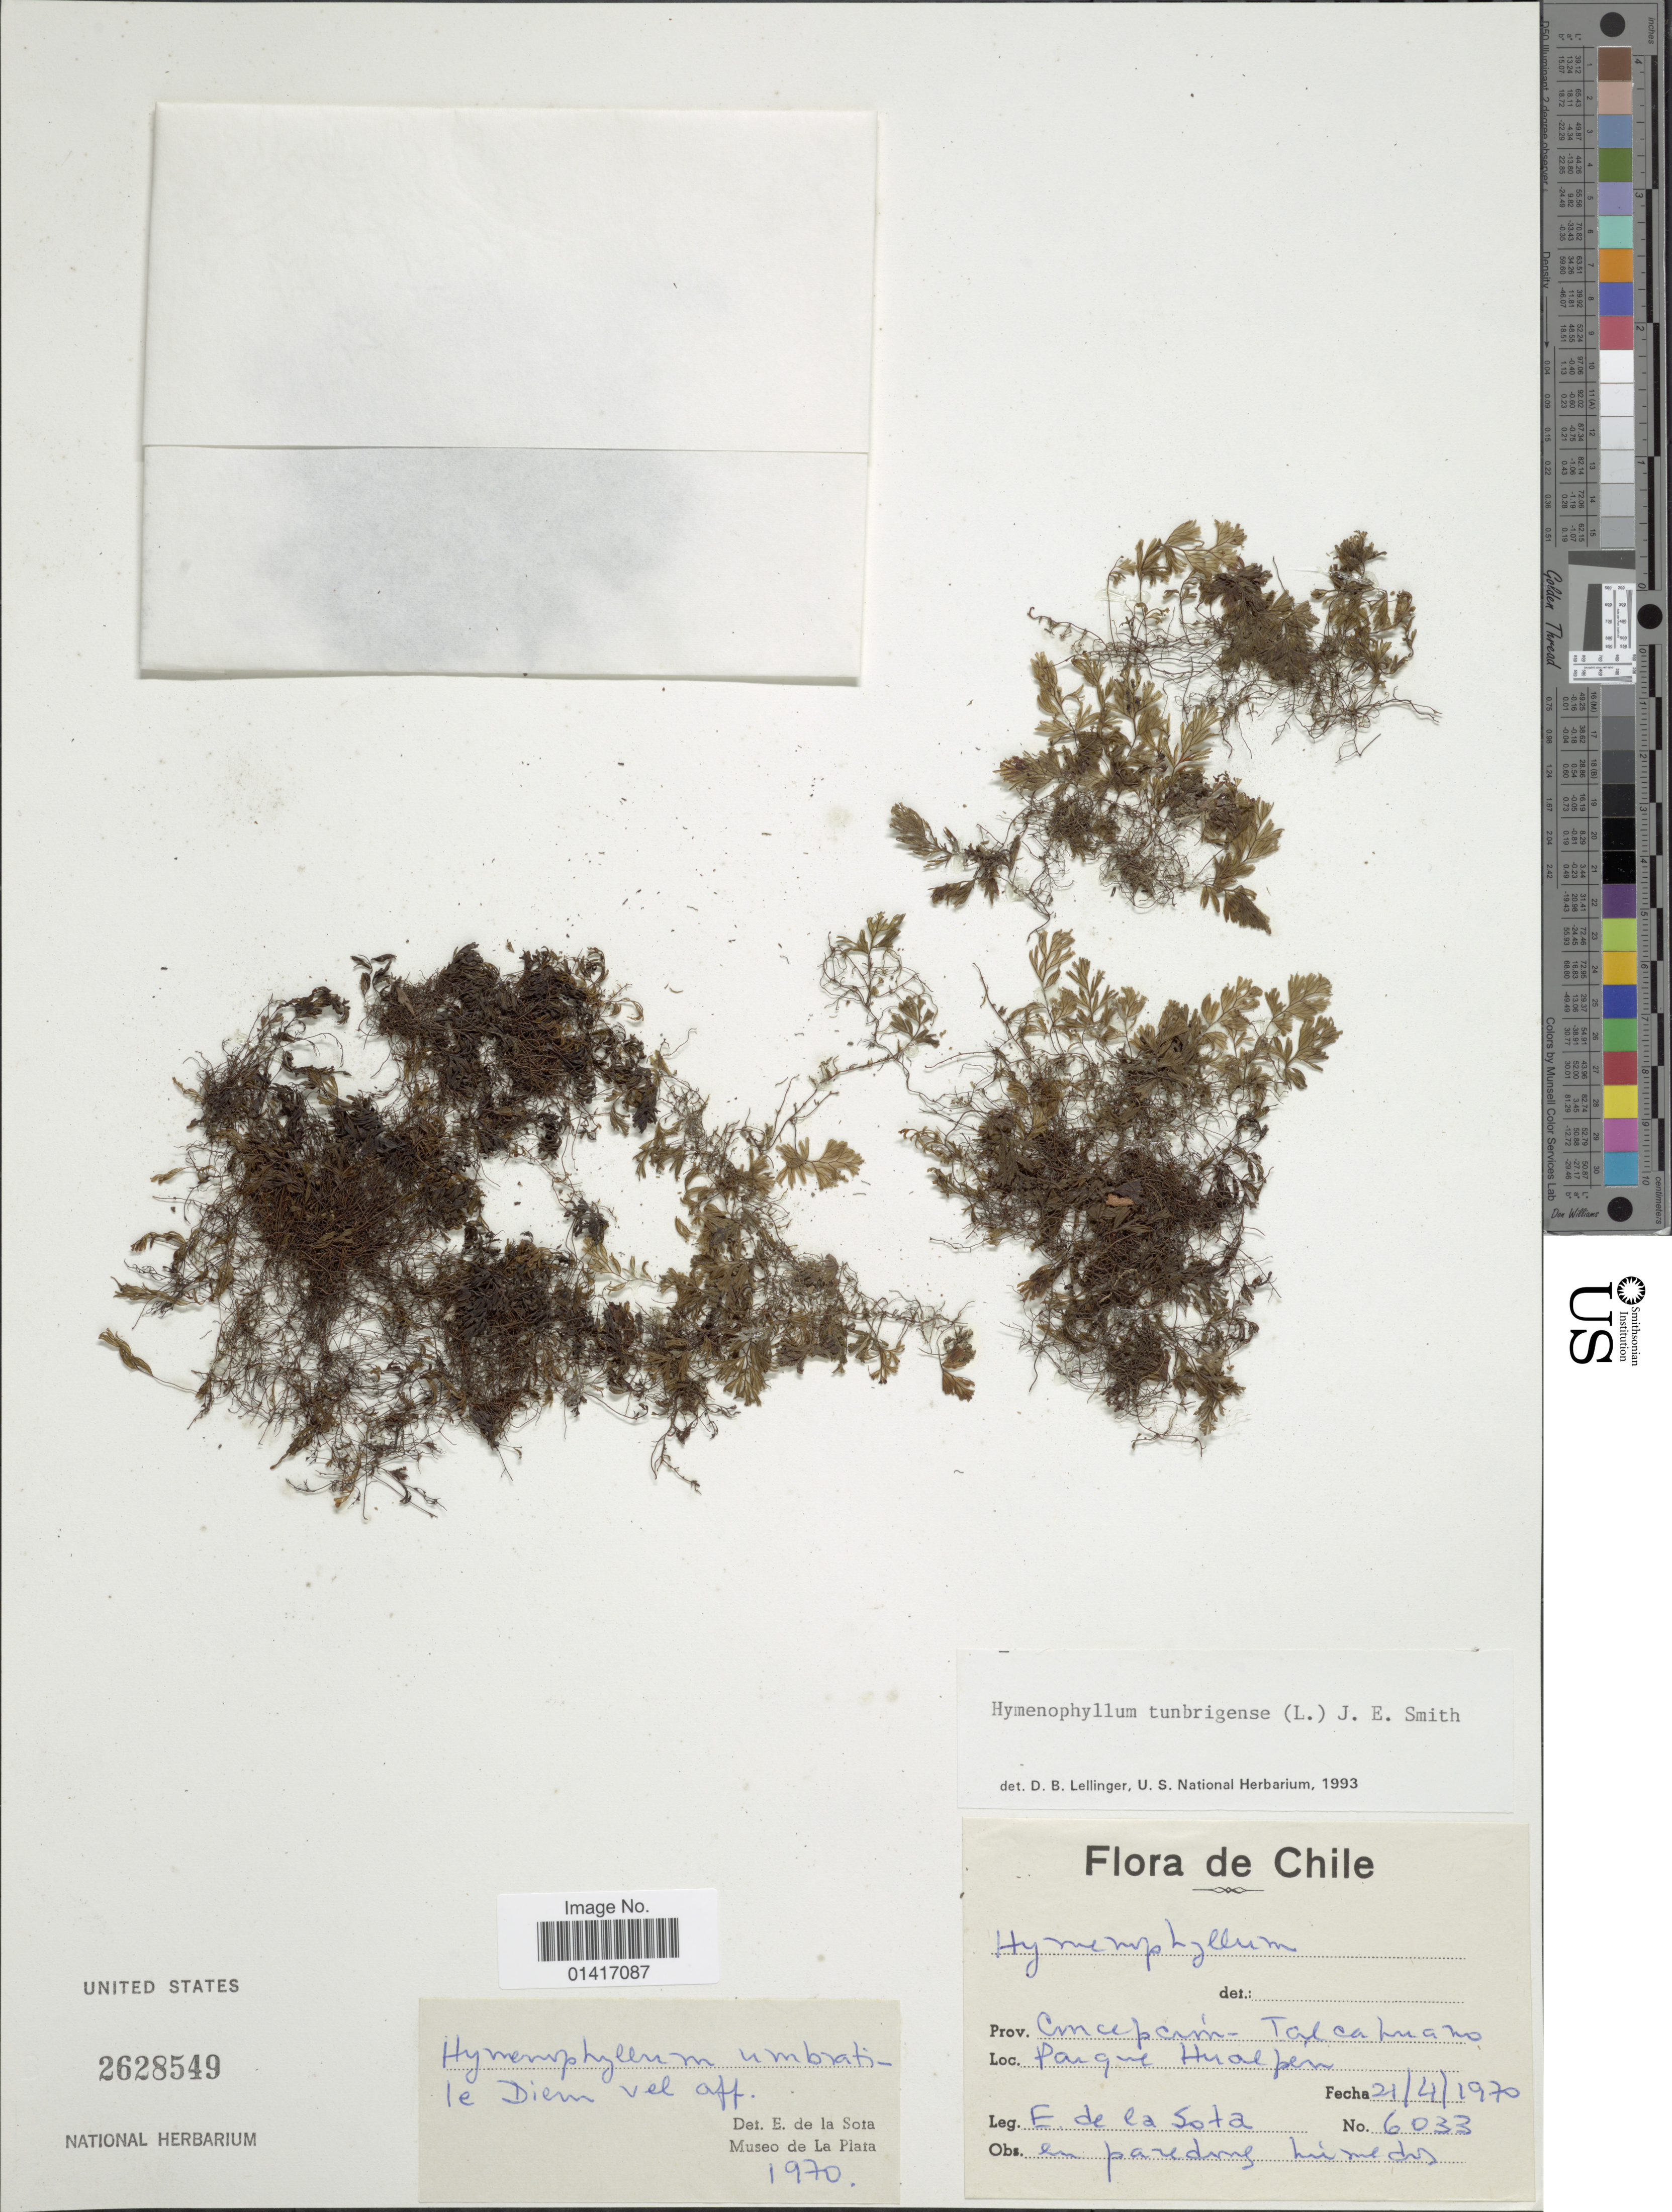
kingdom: Plantae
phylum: Tracheophyta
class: Polypodiopsida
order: Hymenophyllales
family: Hymenophyllaceae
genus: Hymenophyllum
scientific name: Hymenophyllum tunbrigense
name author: (L.) Small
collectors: E. R. de la Sota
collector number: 6033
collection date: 1970-04-21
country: Chile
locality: Concepción- Talcahuano. Parque Hualpen.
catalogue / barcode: US 2628549